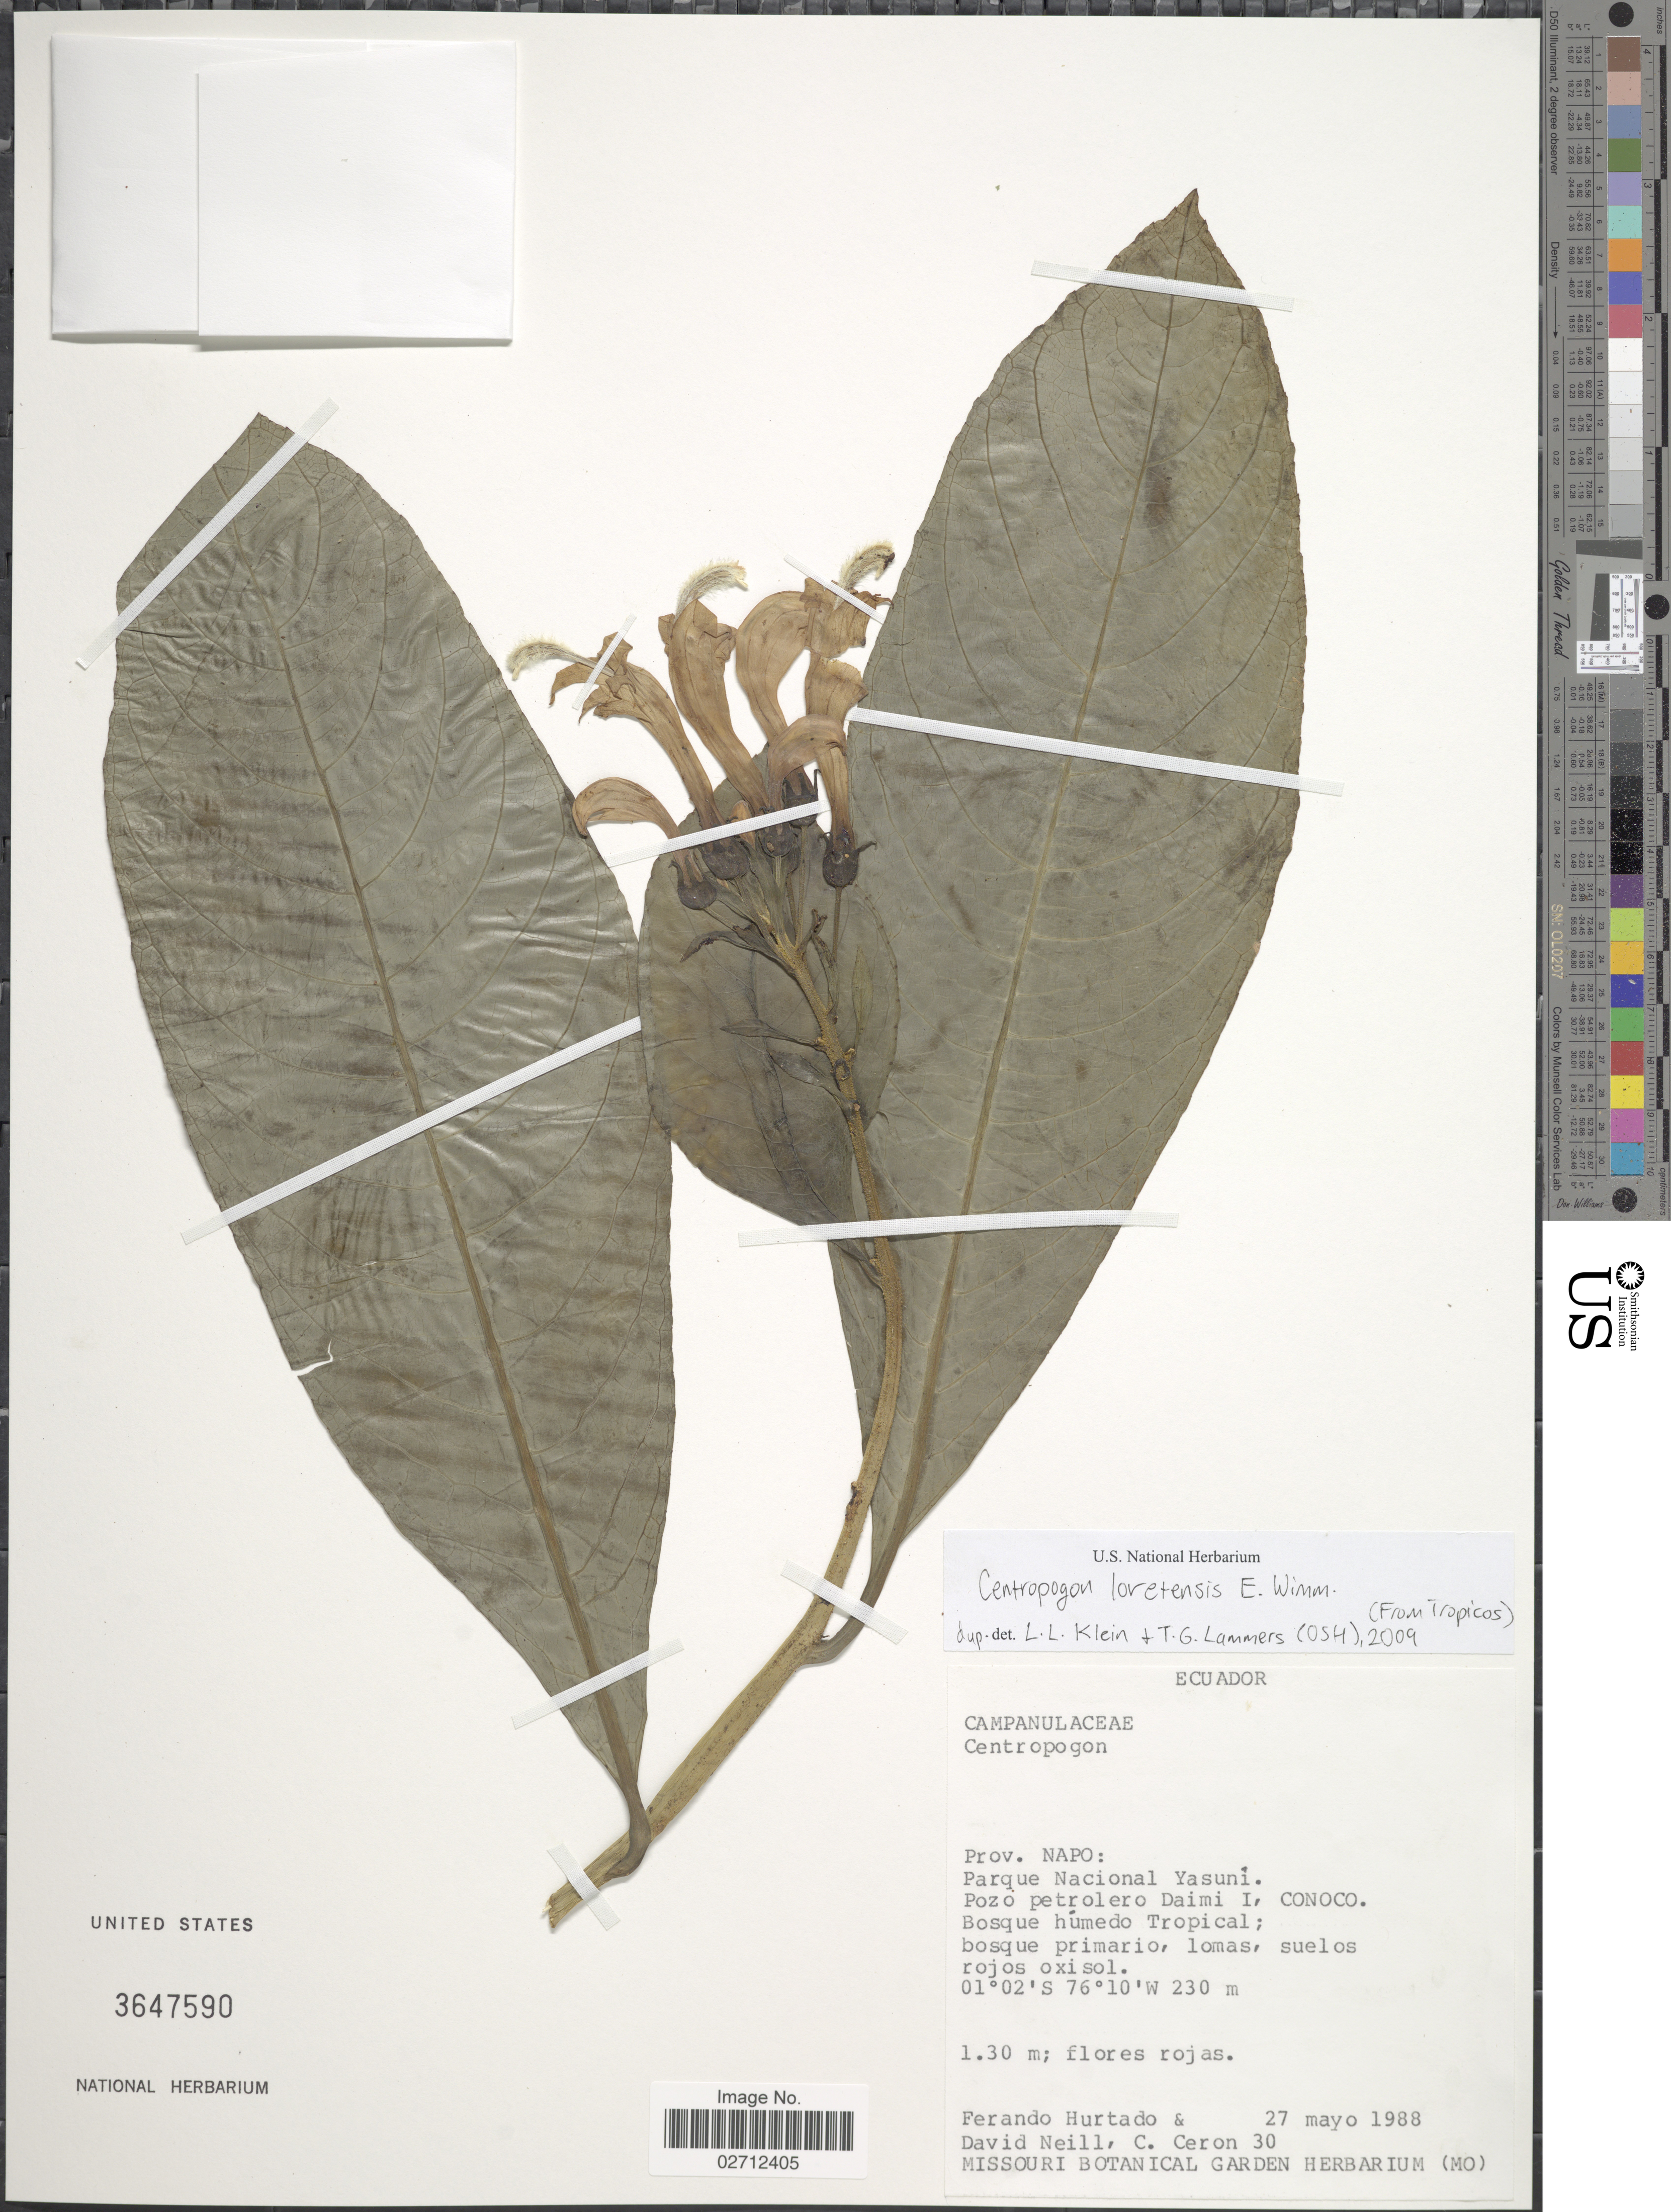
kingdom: Plantae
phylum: Tracheophyta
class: Magnoliopsida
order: Asterales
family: Campanulaceae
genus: Centropogon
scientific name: Centropogon loretensis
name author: E. Wimm.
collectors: F. Hurtado, D. Neill & C. E. Cerón M.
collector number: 30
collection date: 1988-05-27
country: Ecuador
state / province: Napo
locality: Parque Nacional Yasuní.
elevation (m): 230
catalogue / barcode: US 3647590